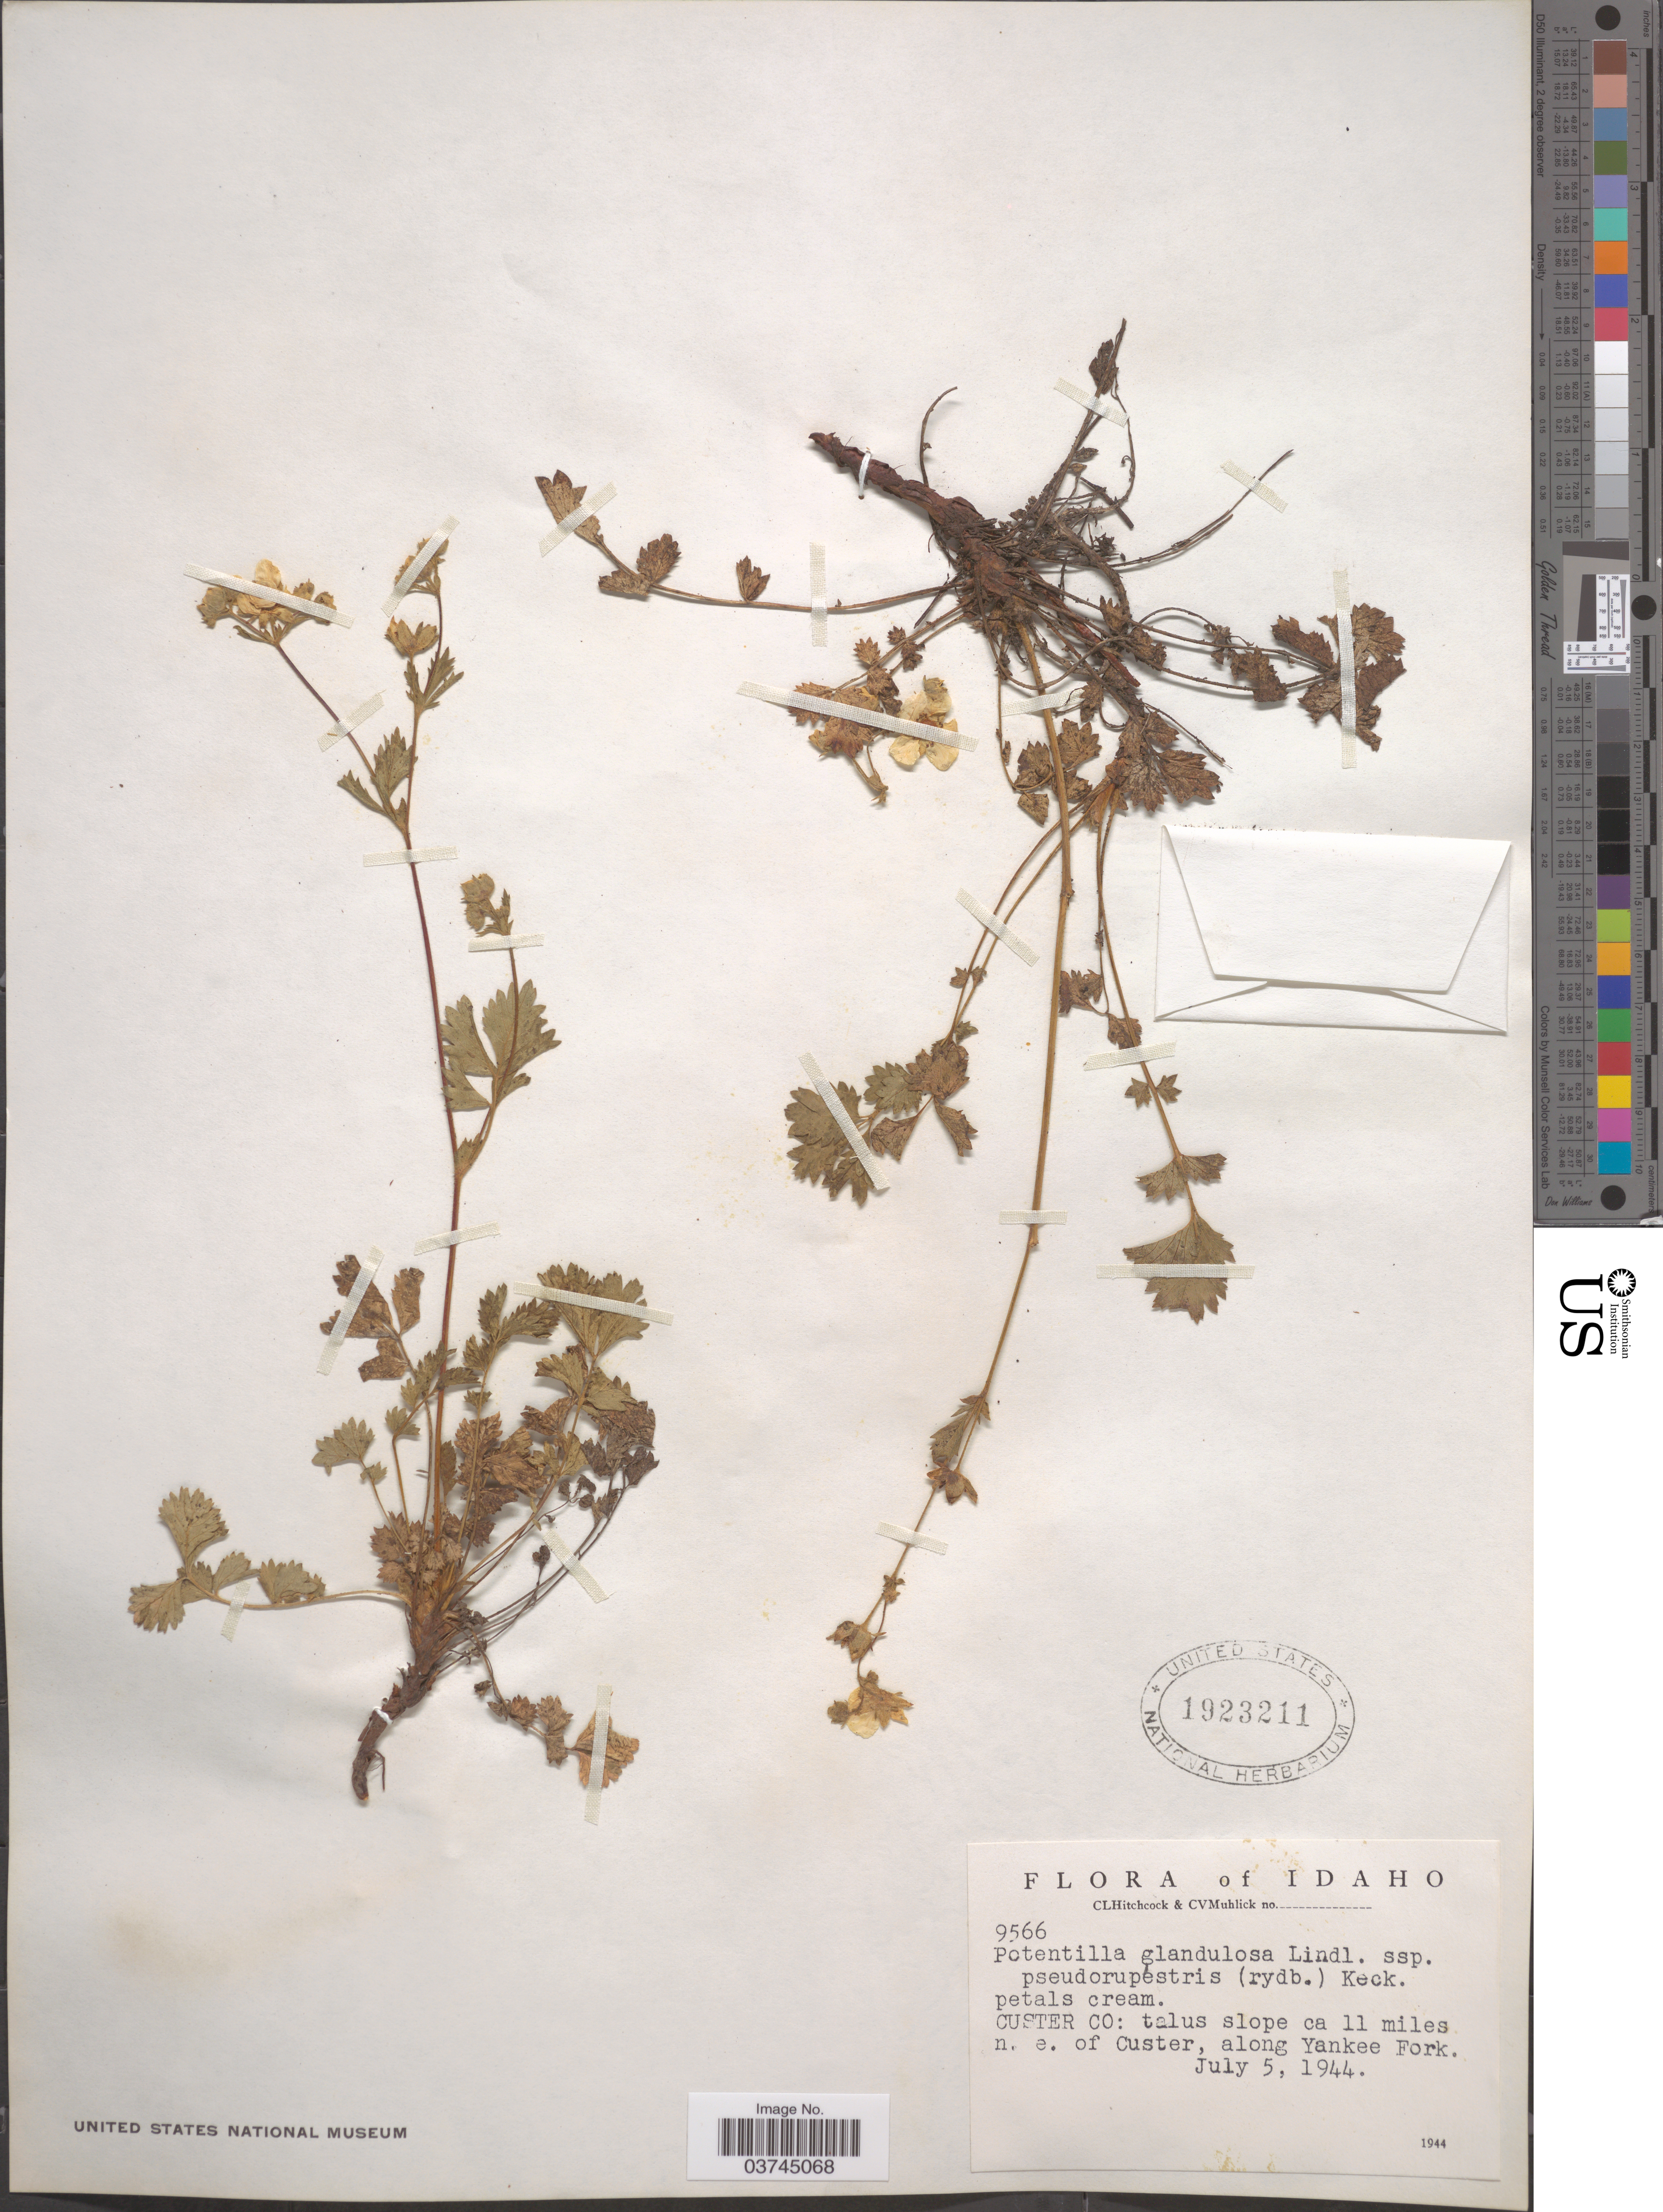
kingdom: Plantae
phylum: Tracheophyta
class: Magnoliopsida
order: Rosales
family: Rosaceae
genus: Drymocallis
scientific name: Drymocallis pseudorupestris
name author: (Rydb.) Rydb.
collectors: C. L. Hitchcock & C. V. Muhlick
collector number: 9566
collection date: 1944-07-05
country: United States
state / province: Idaho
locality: Custer Co: talus slope ca 11 miles n. e. of Custer, along Yankee Fork.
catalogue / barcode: US 1923211